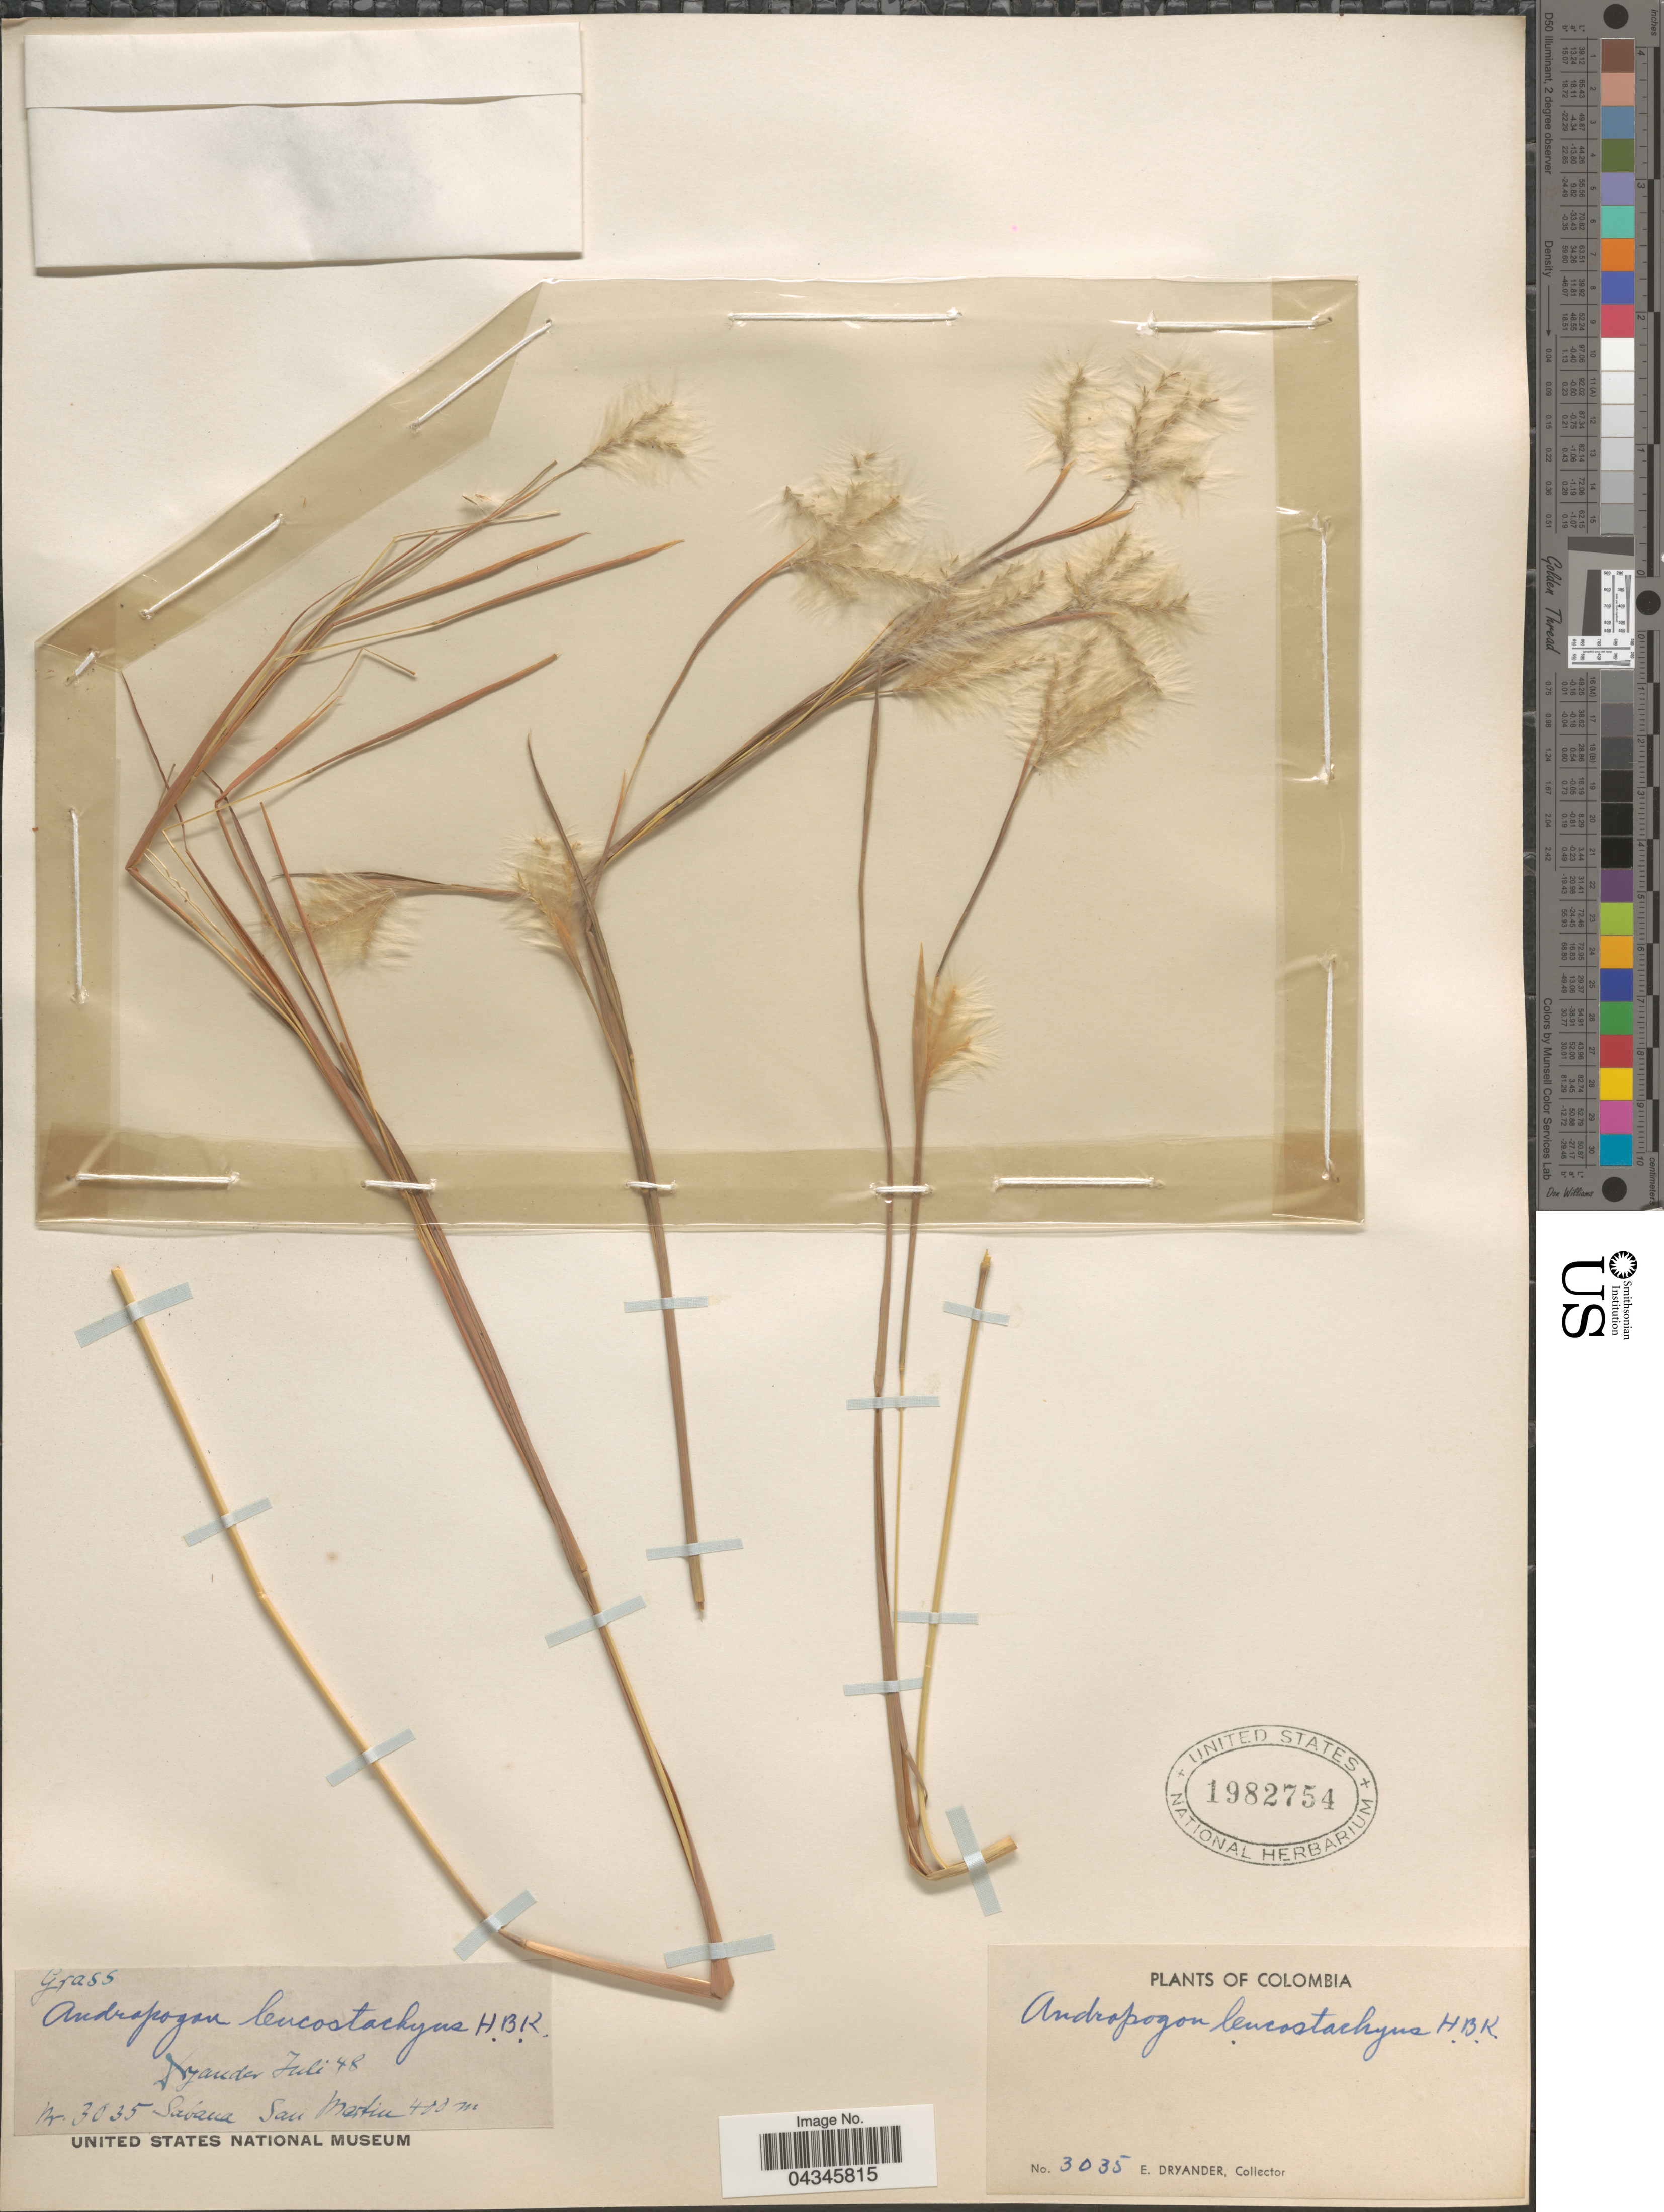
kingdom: Plantae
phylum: Tracheophyta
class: Liliopsida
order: Poales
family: Poaceae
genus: Andropogon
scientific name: Andropogon leucostachyus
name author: Kunth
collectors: E. Dryander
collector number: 3035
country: Colombia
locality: Savana. San Martin.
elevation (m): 400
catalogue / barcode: US 1982754